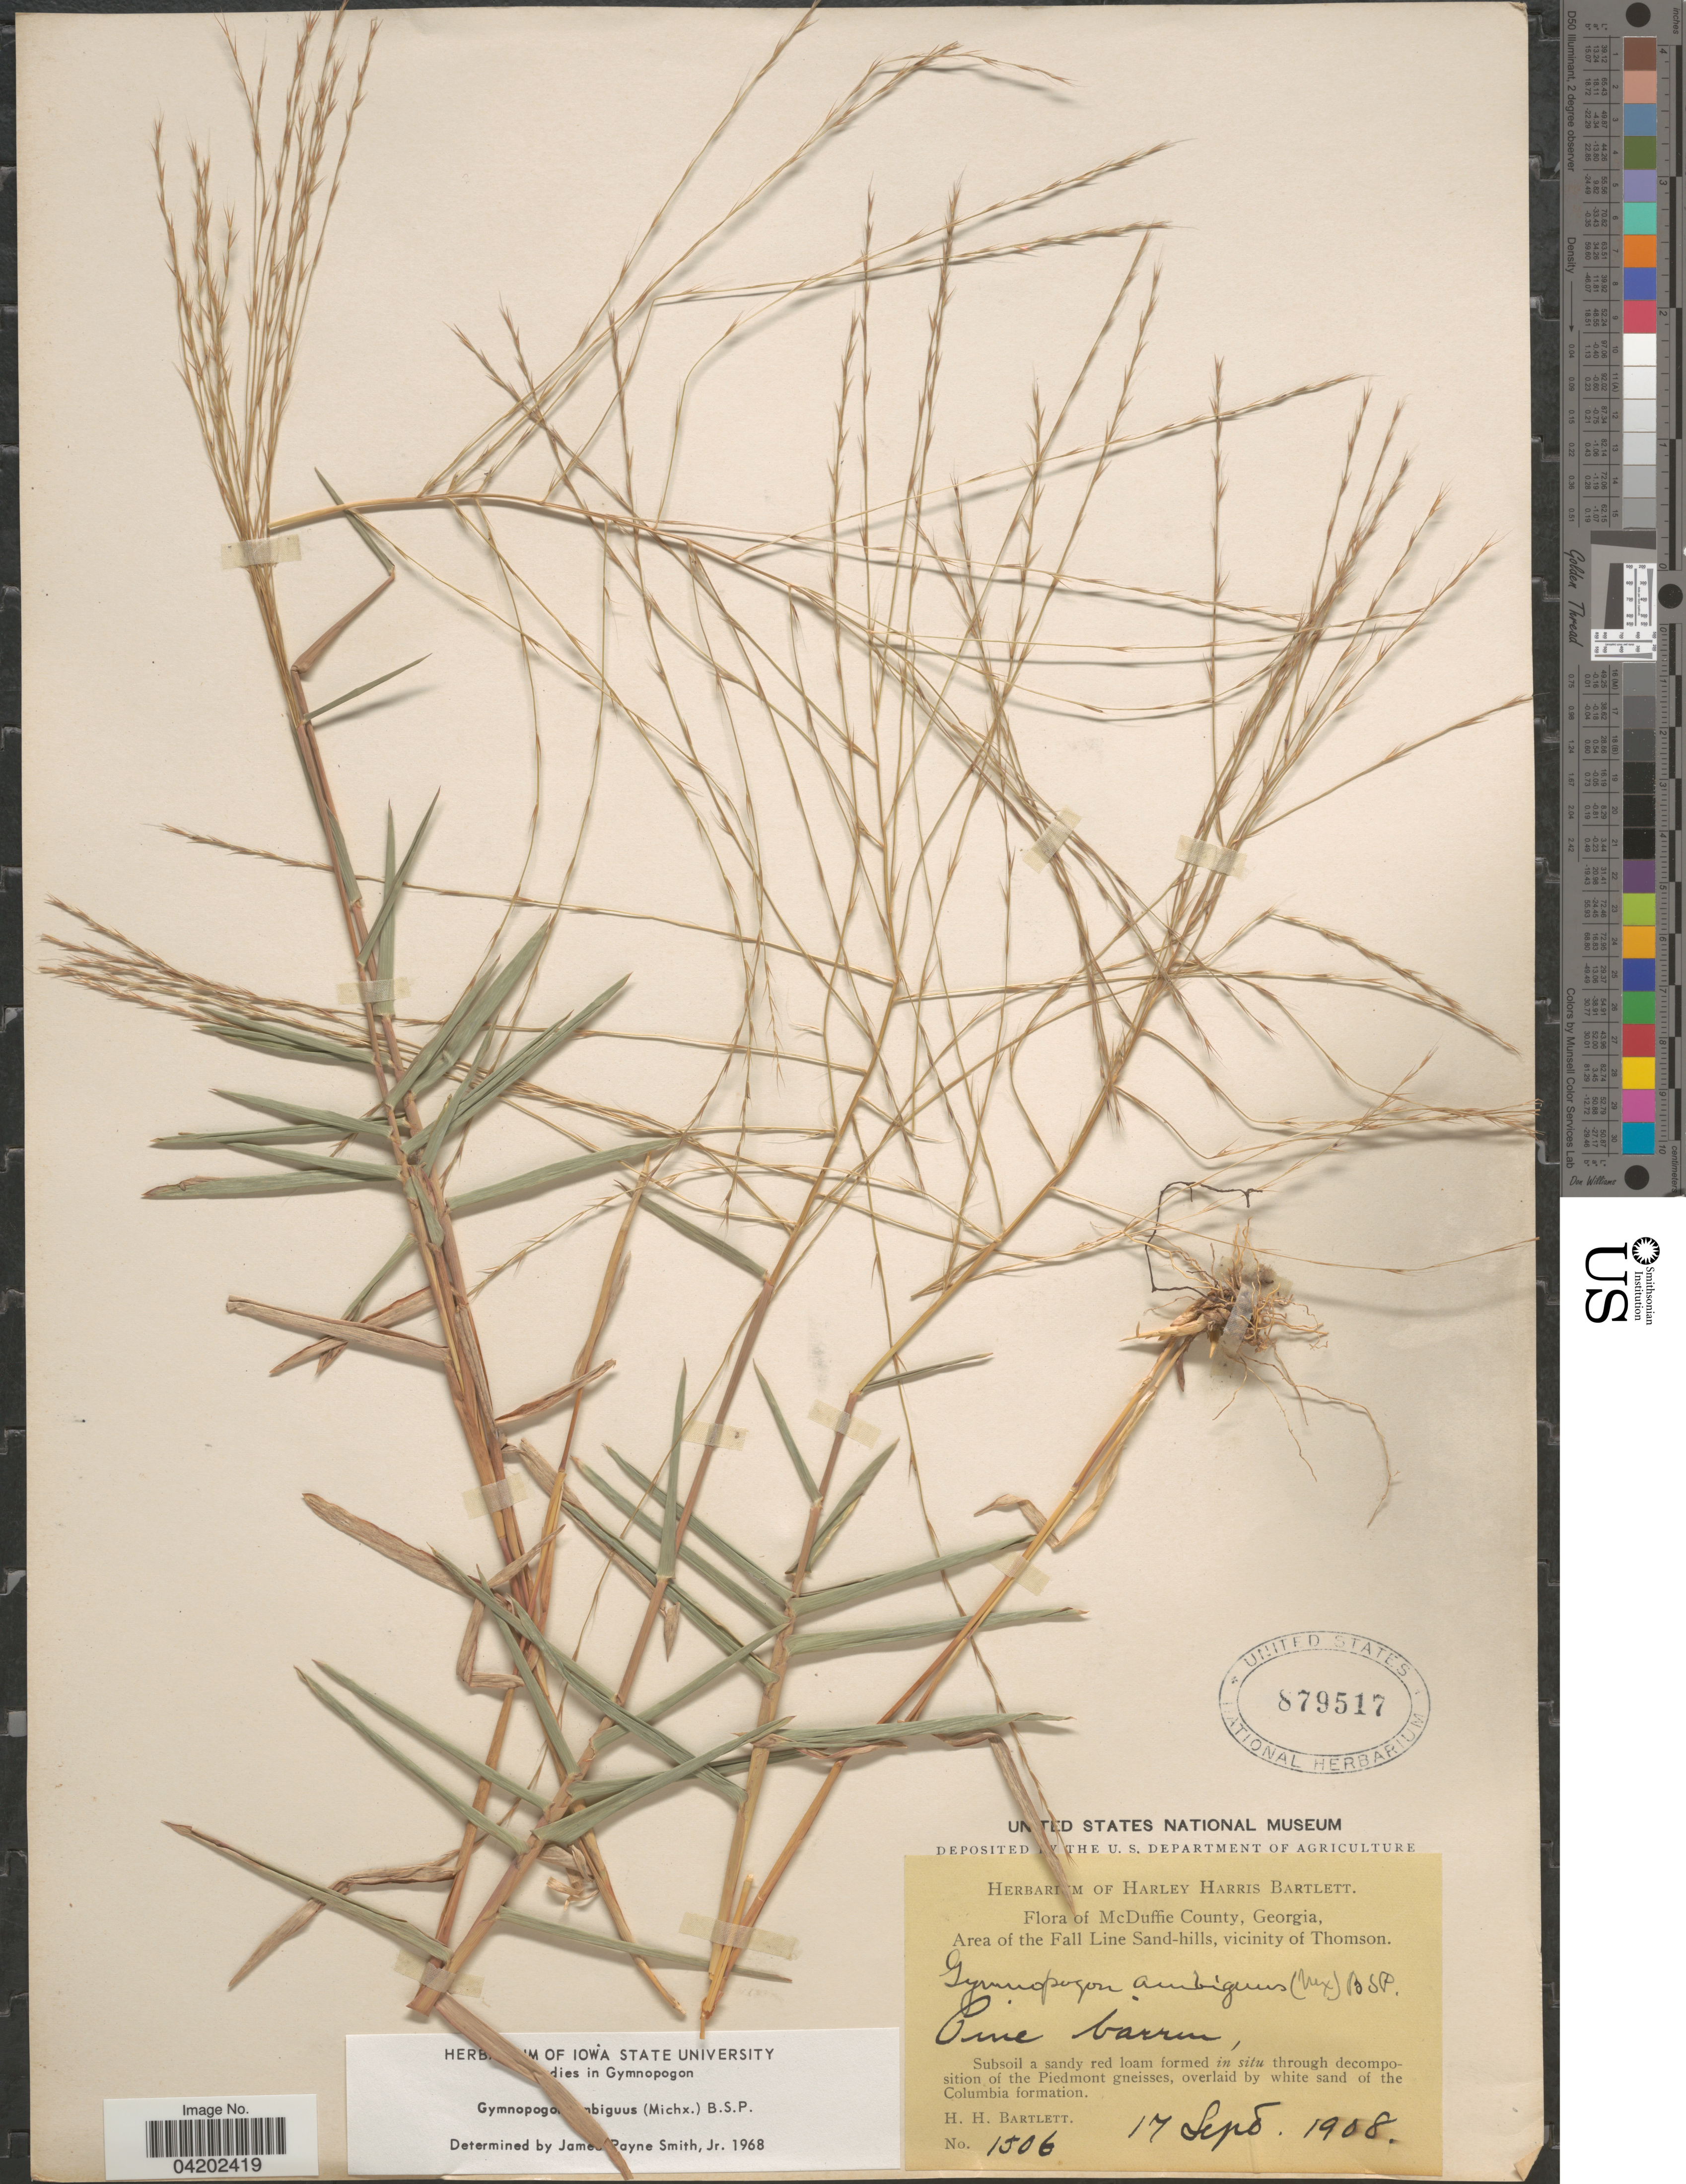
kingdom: Plantae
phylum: Tracheophyta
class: Liliopsida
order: Poales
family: Poaceae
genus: Gymnopogon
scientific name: Gymnopogon ambiguus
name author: (Michx.) Britton, Stearns & Poggenb.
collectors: H. H. Bartlett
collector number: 1506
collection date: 1908-09-17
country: United States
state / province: Georgia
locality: McDuffie County. Area of the Fall Line Sand-hills, vicinity of Thomson. Pine barren.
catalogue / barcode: US 879517